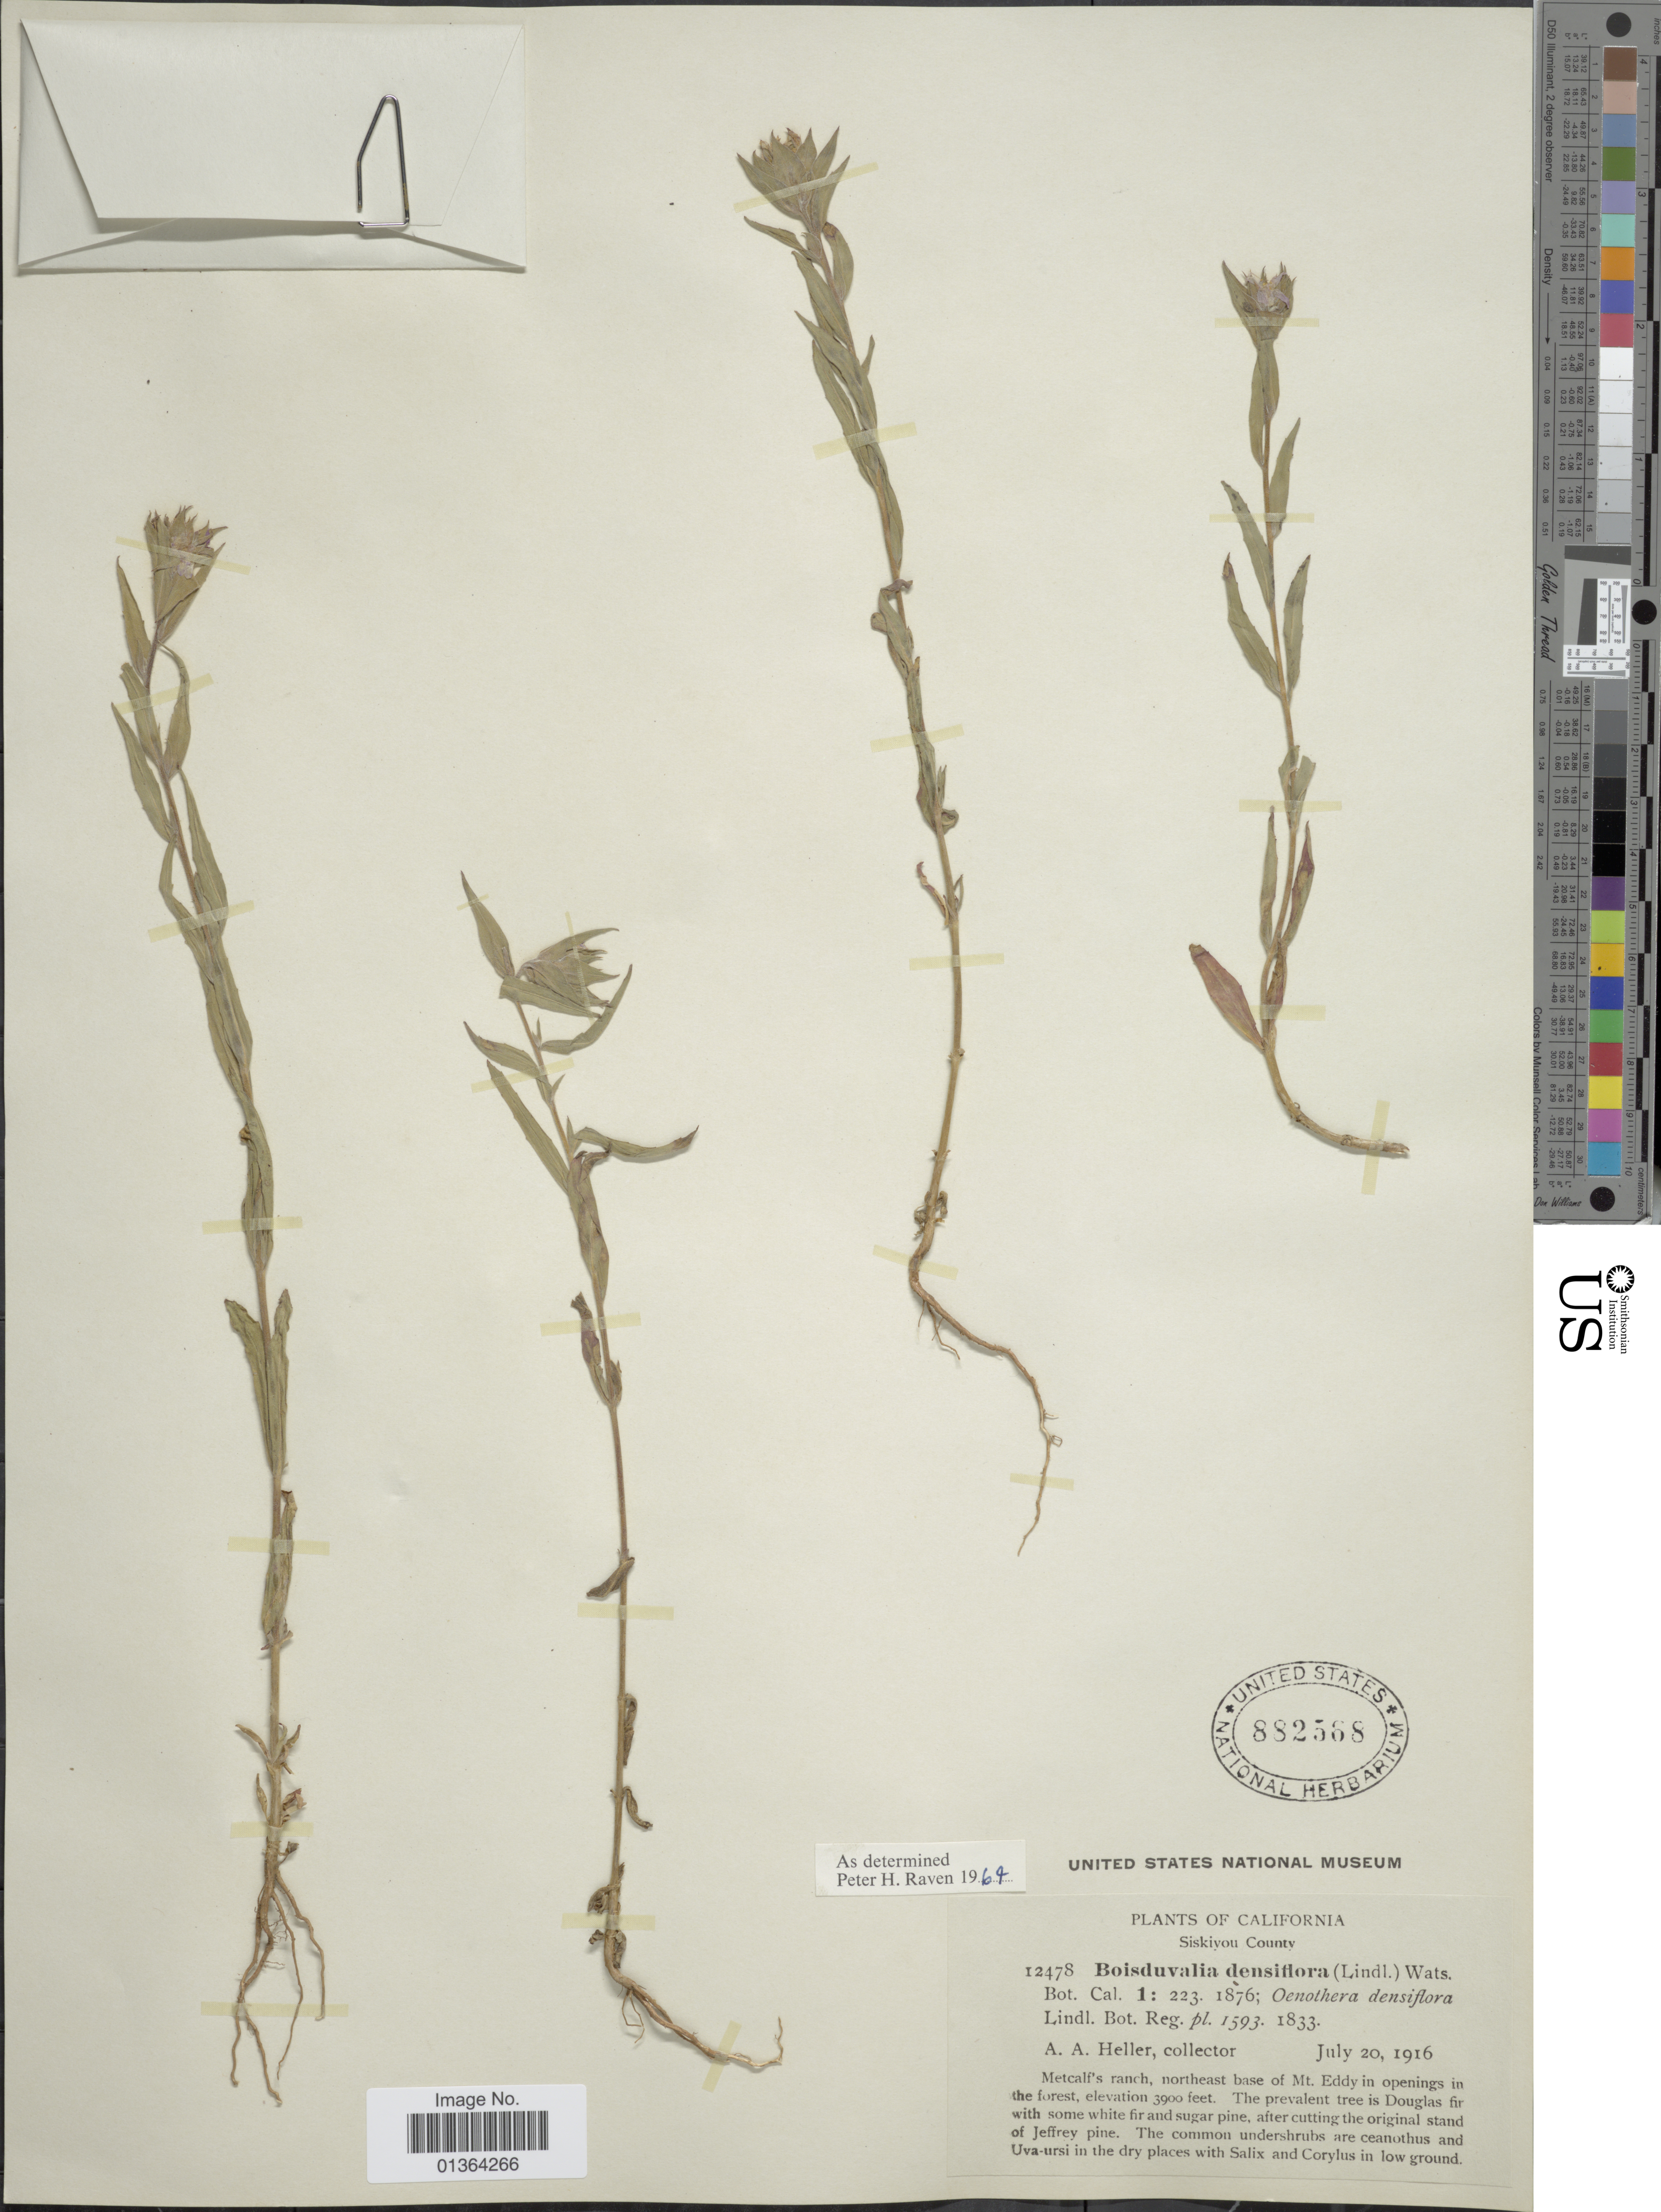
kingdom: Plantae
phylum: Tracheophyta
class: Magnoliopsida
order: Myrtales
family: Onagraceae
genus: Epilobium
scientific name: Epilobium densiflorum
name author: (Lindl.) Hoch & P.H. Raven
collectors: A. A. Heller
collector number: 12478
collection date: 1916-07-20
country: United States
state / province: California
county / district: Siskiyou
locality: Siskiyou County. Metcalf's ranch, northeast base of Mt. Eddy in openings in the forest.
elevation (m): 1189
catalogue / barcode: US 882568